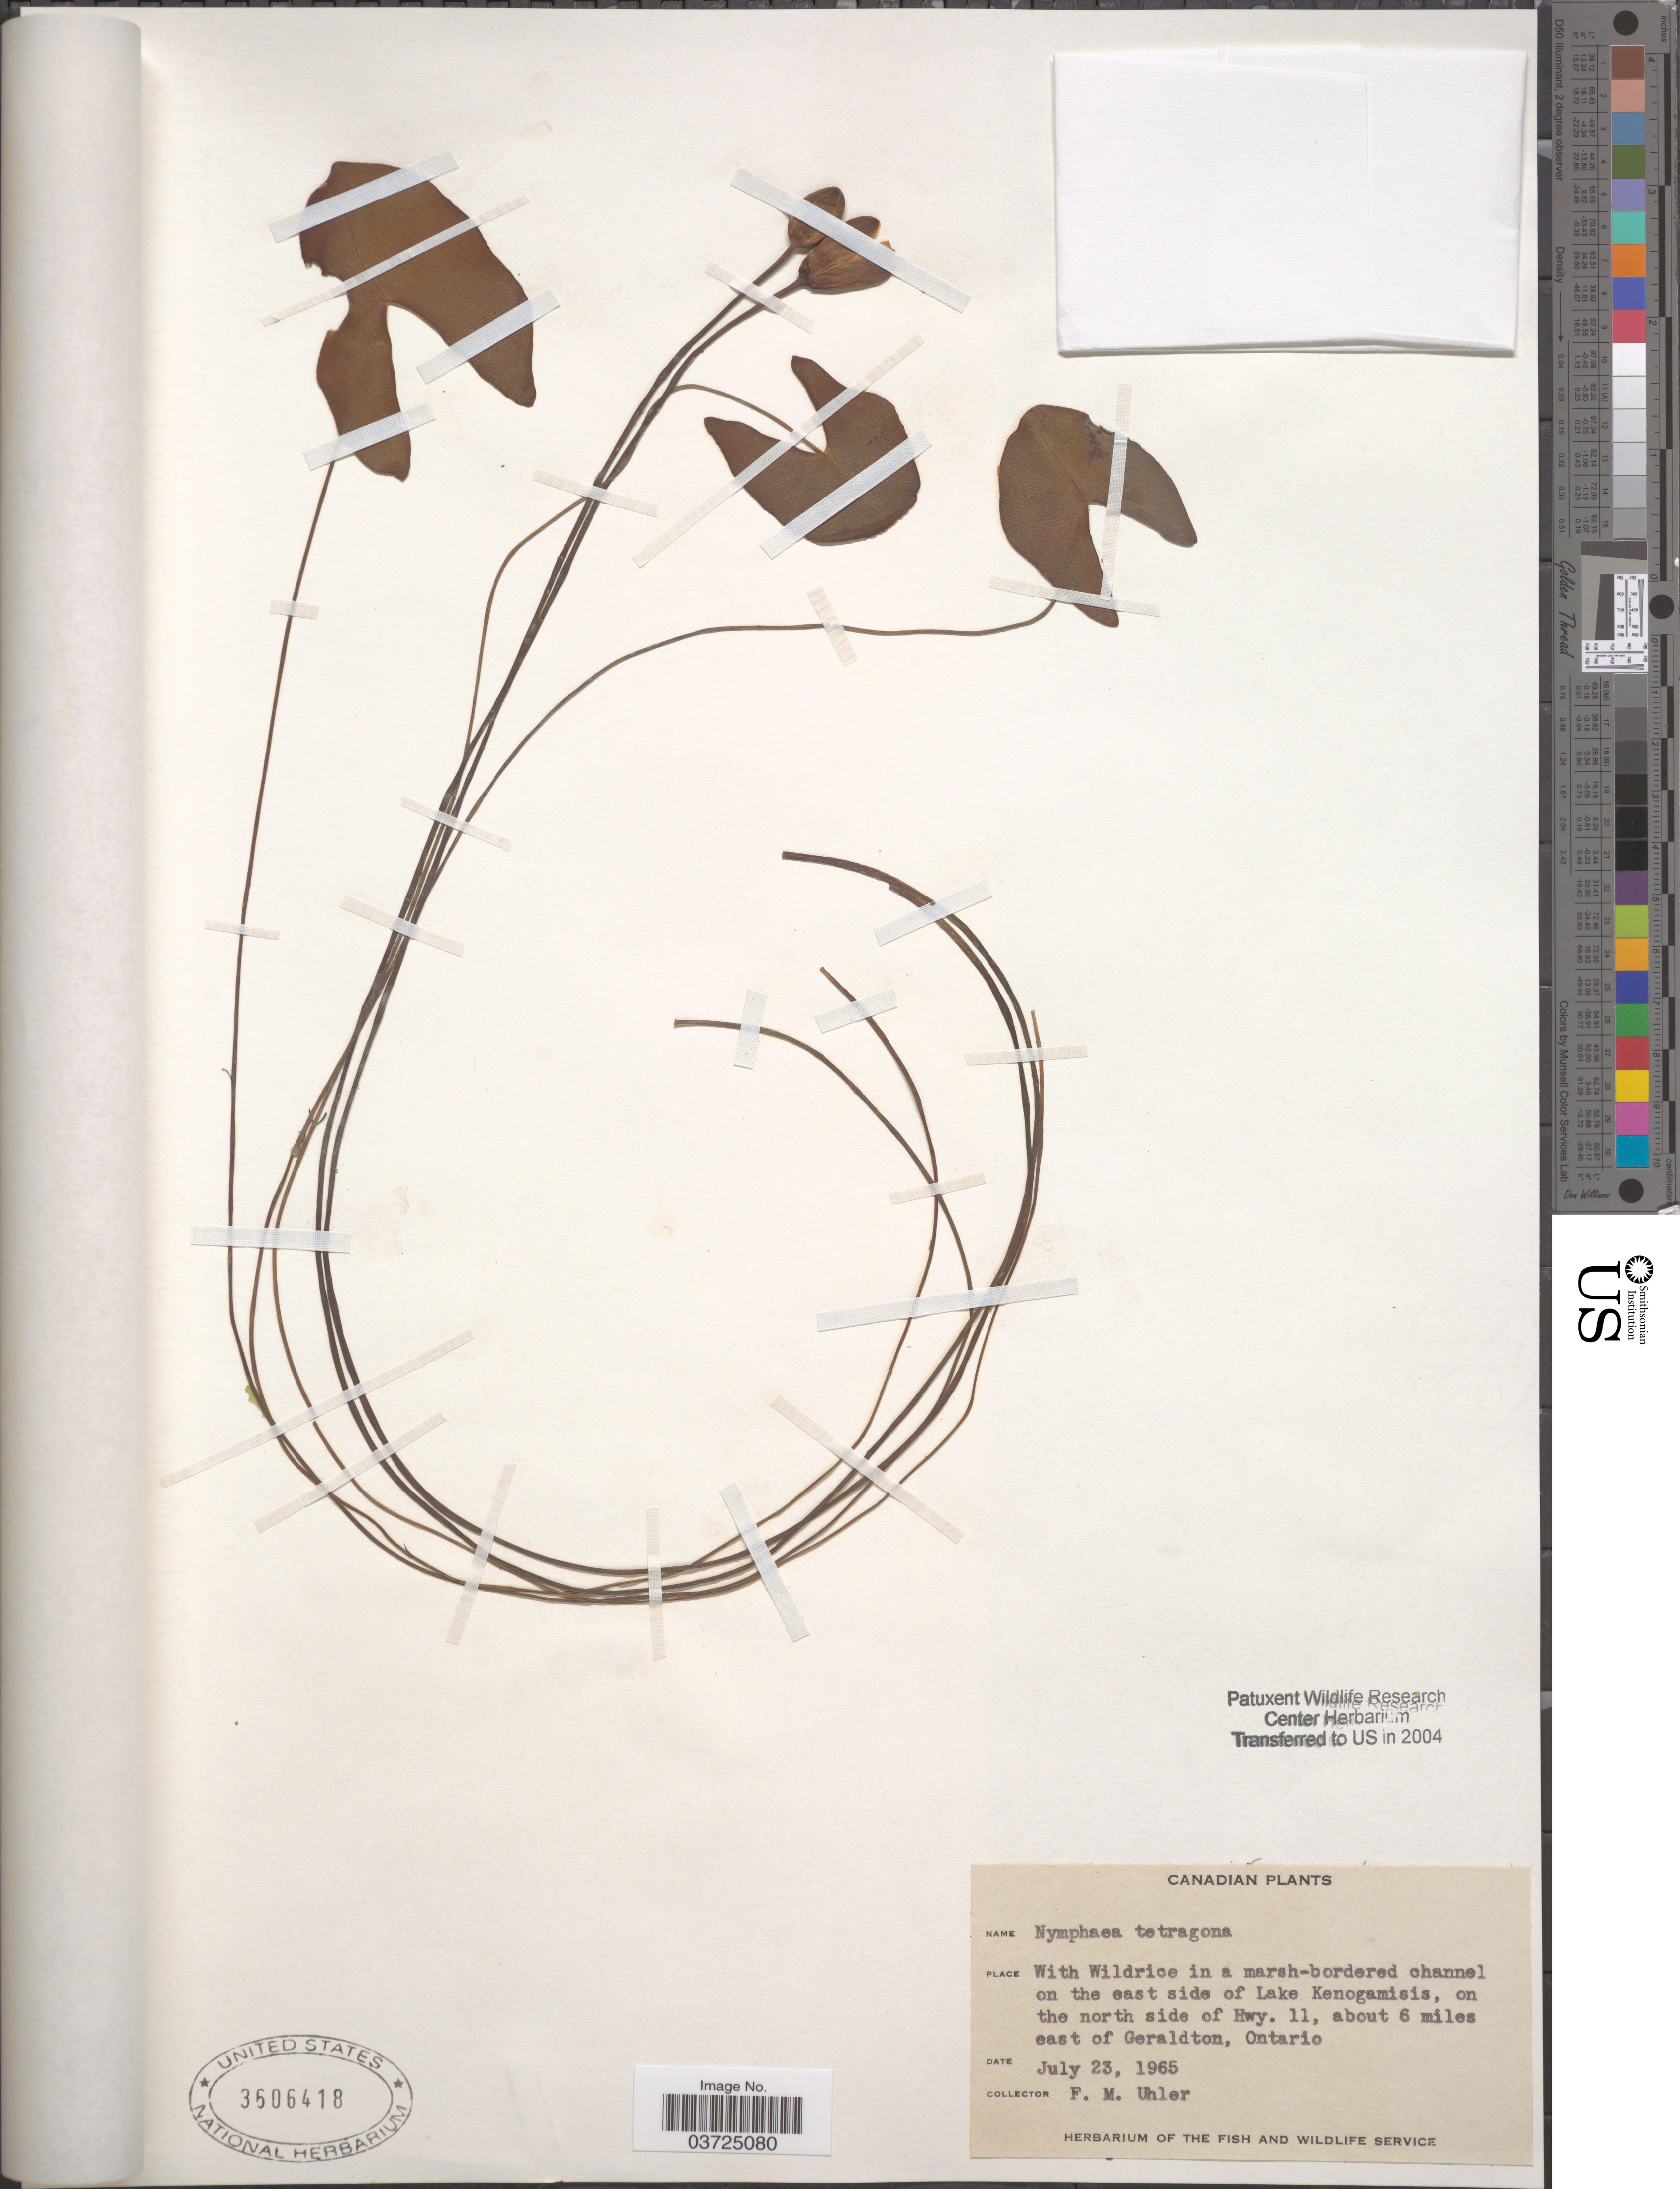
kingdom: Plantae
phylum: Tracheophyta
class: Magnoliopsida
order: Nymphaeales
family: Nymphaeaceae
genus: Nymphaea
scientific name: Nymphaea tetragona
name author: Georgi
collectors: F. M. Uhler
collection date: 1965-07-23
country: Canada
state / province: Ontario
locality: In a marsh-bordered channel on the east side of Lake Kenogamisis, on the north side of Hwy. 11, about 6 miles east of Geraldton.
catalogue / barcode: US 3606418